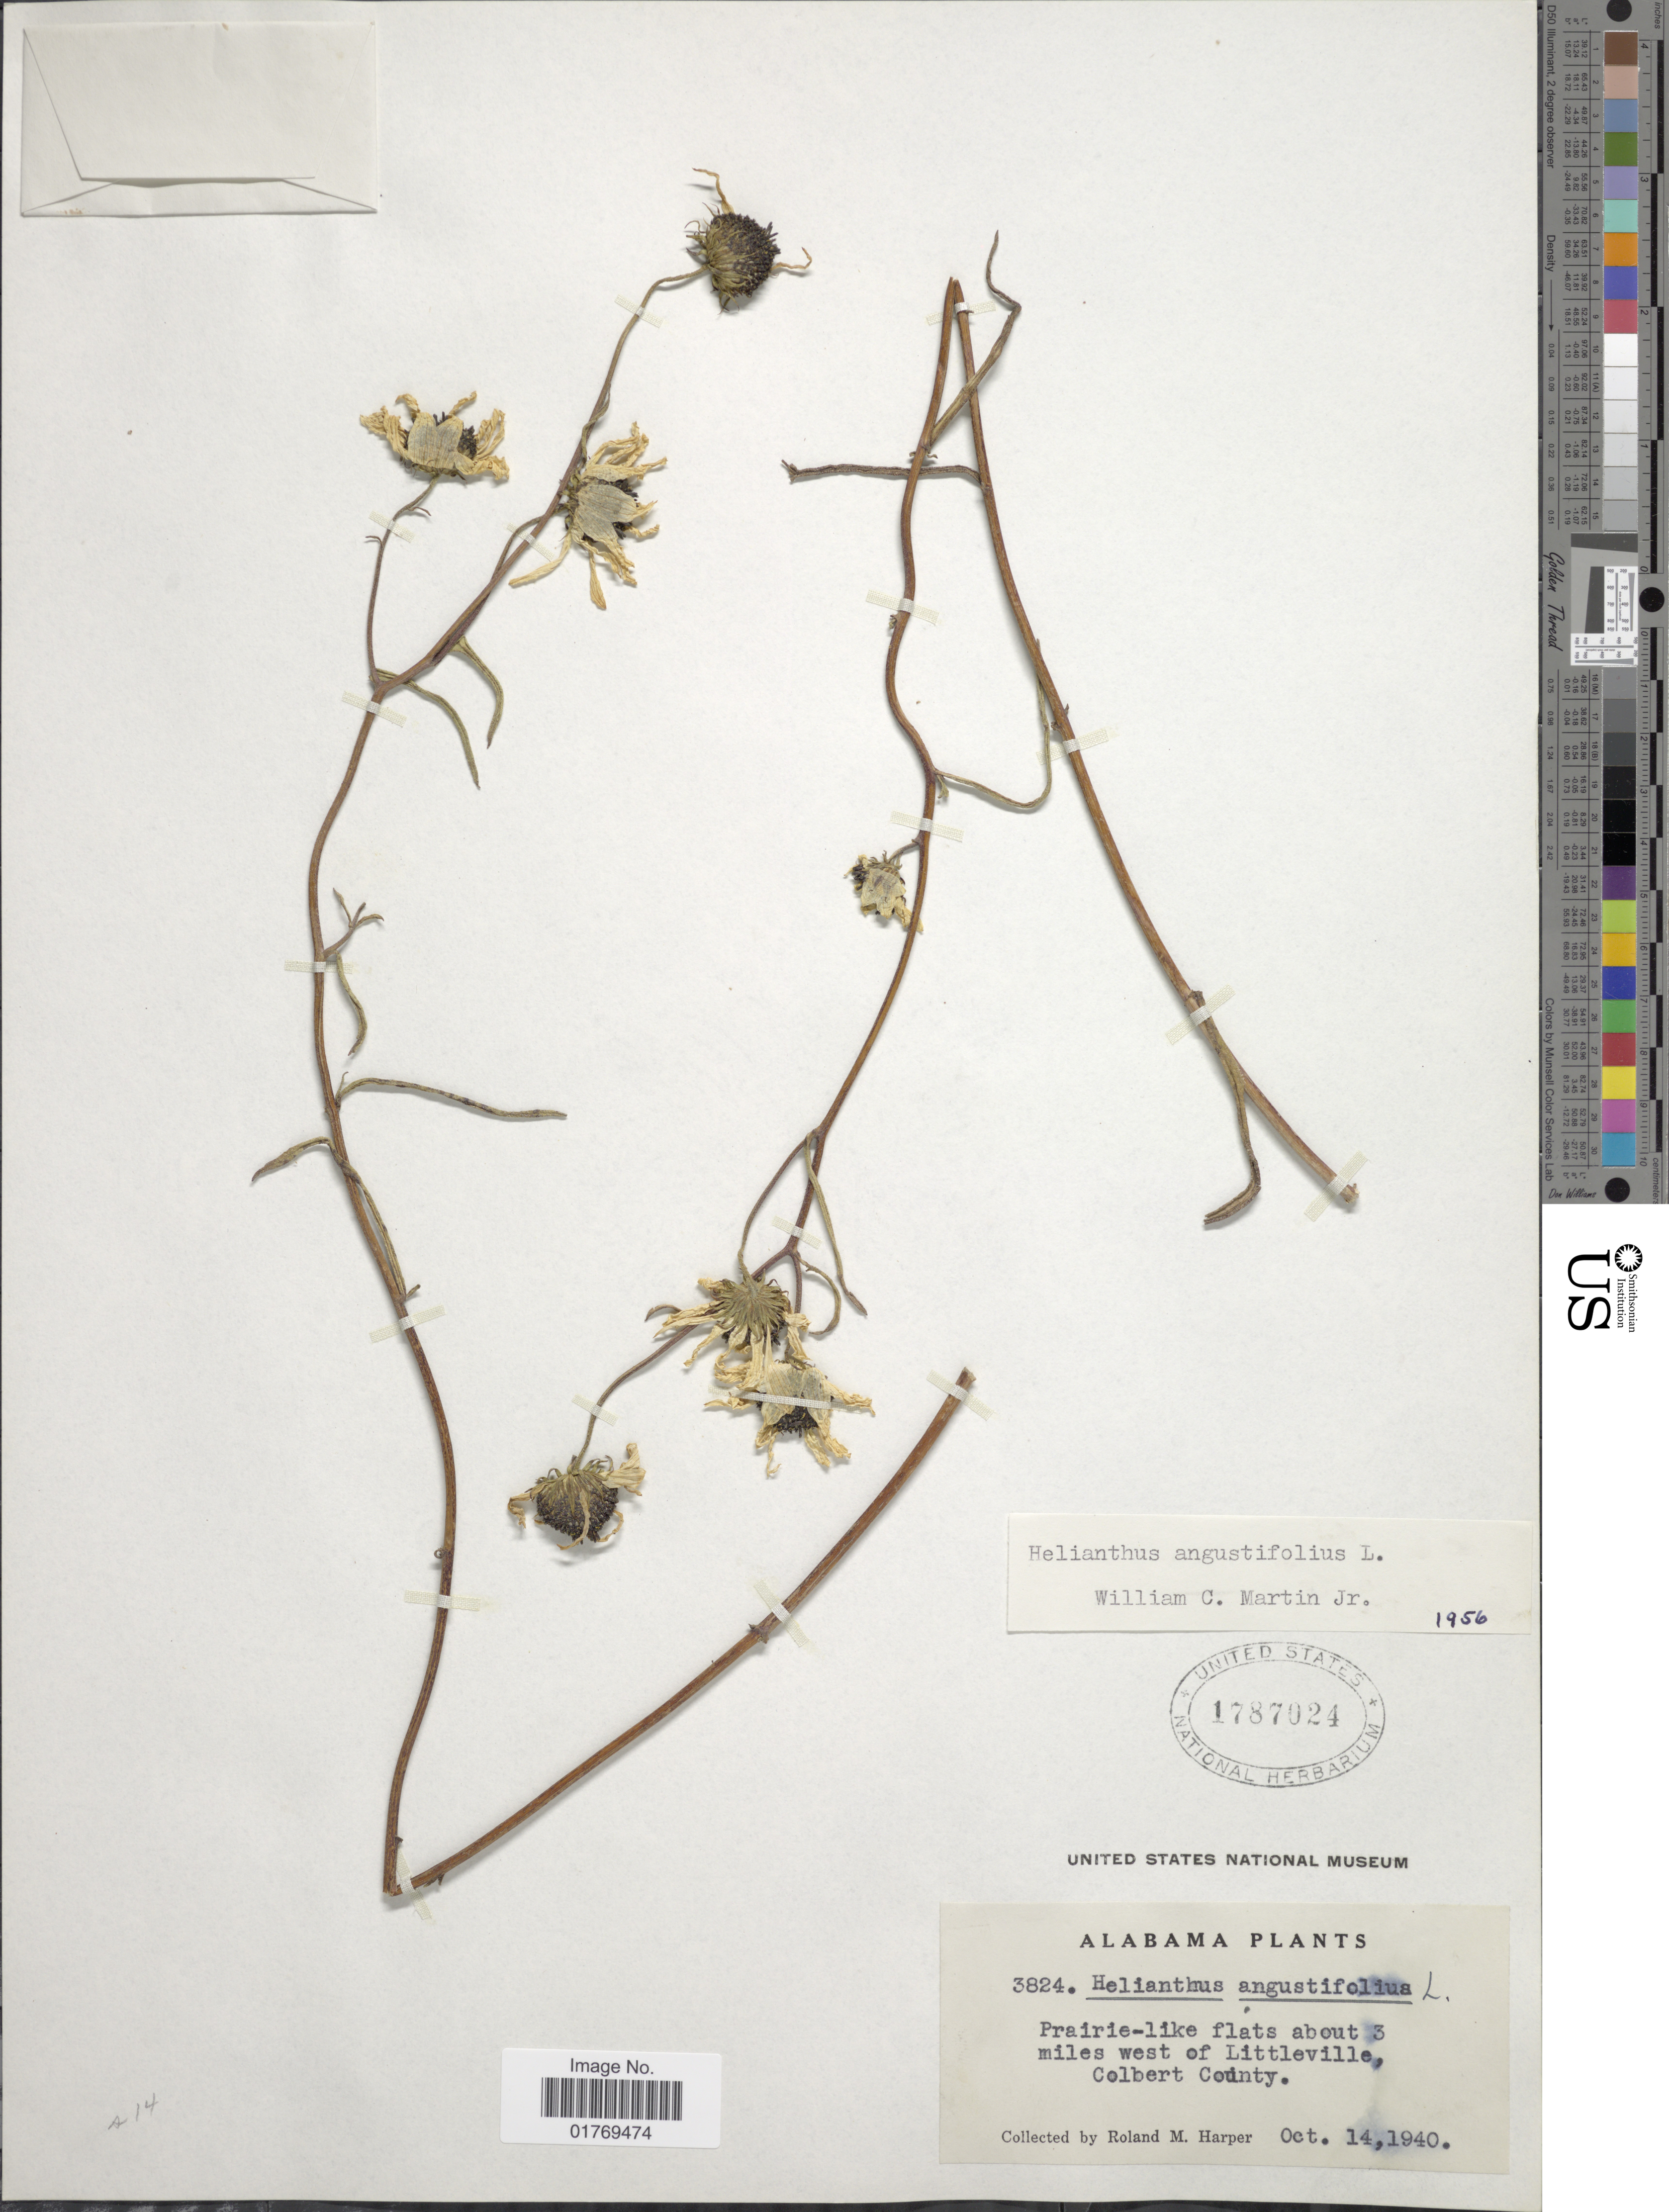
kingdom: Plantae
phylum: Tracheophyta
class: Magnoliopsida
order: Asterales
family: Asteraceae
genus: Helianthus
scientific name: Helianthus angustifolius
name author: L.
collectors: R. M. Harper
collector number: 3824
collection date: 1940-10-14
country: United States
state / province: Alabama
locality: Prairie-like flats about 3 miles west of Littleville, Colbert County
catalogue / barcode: US 1787024